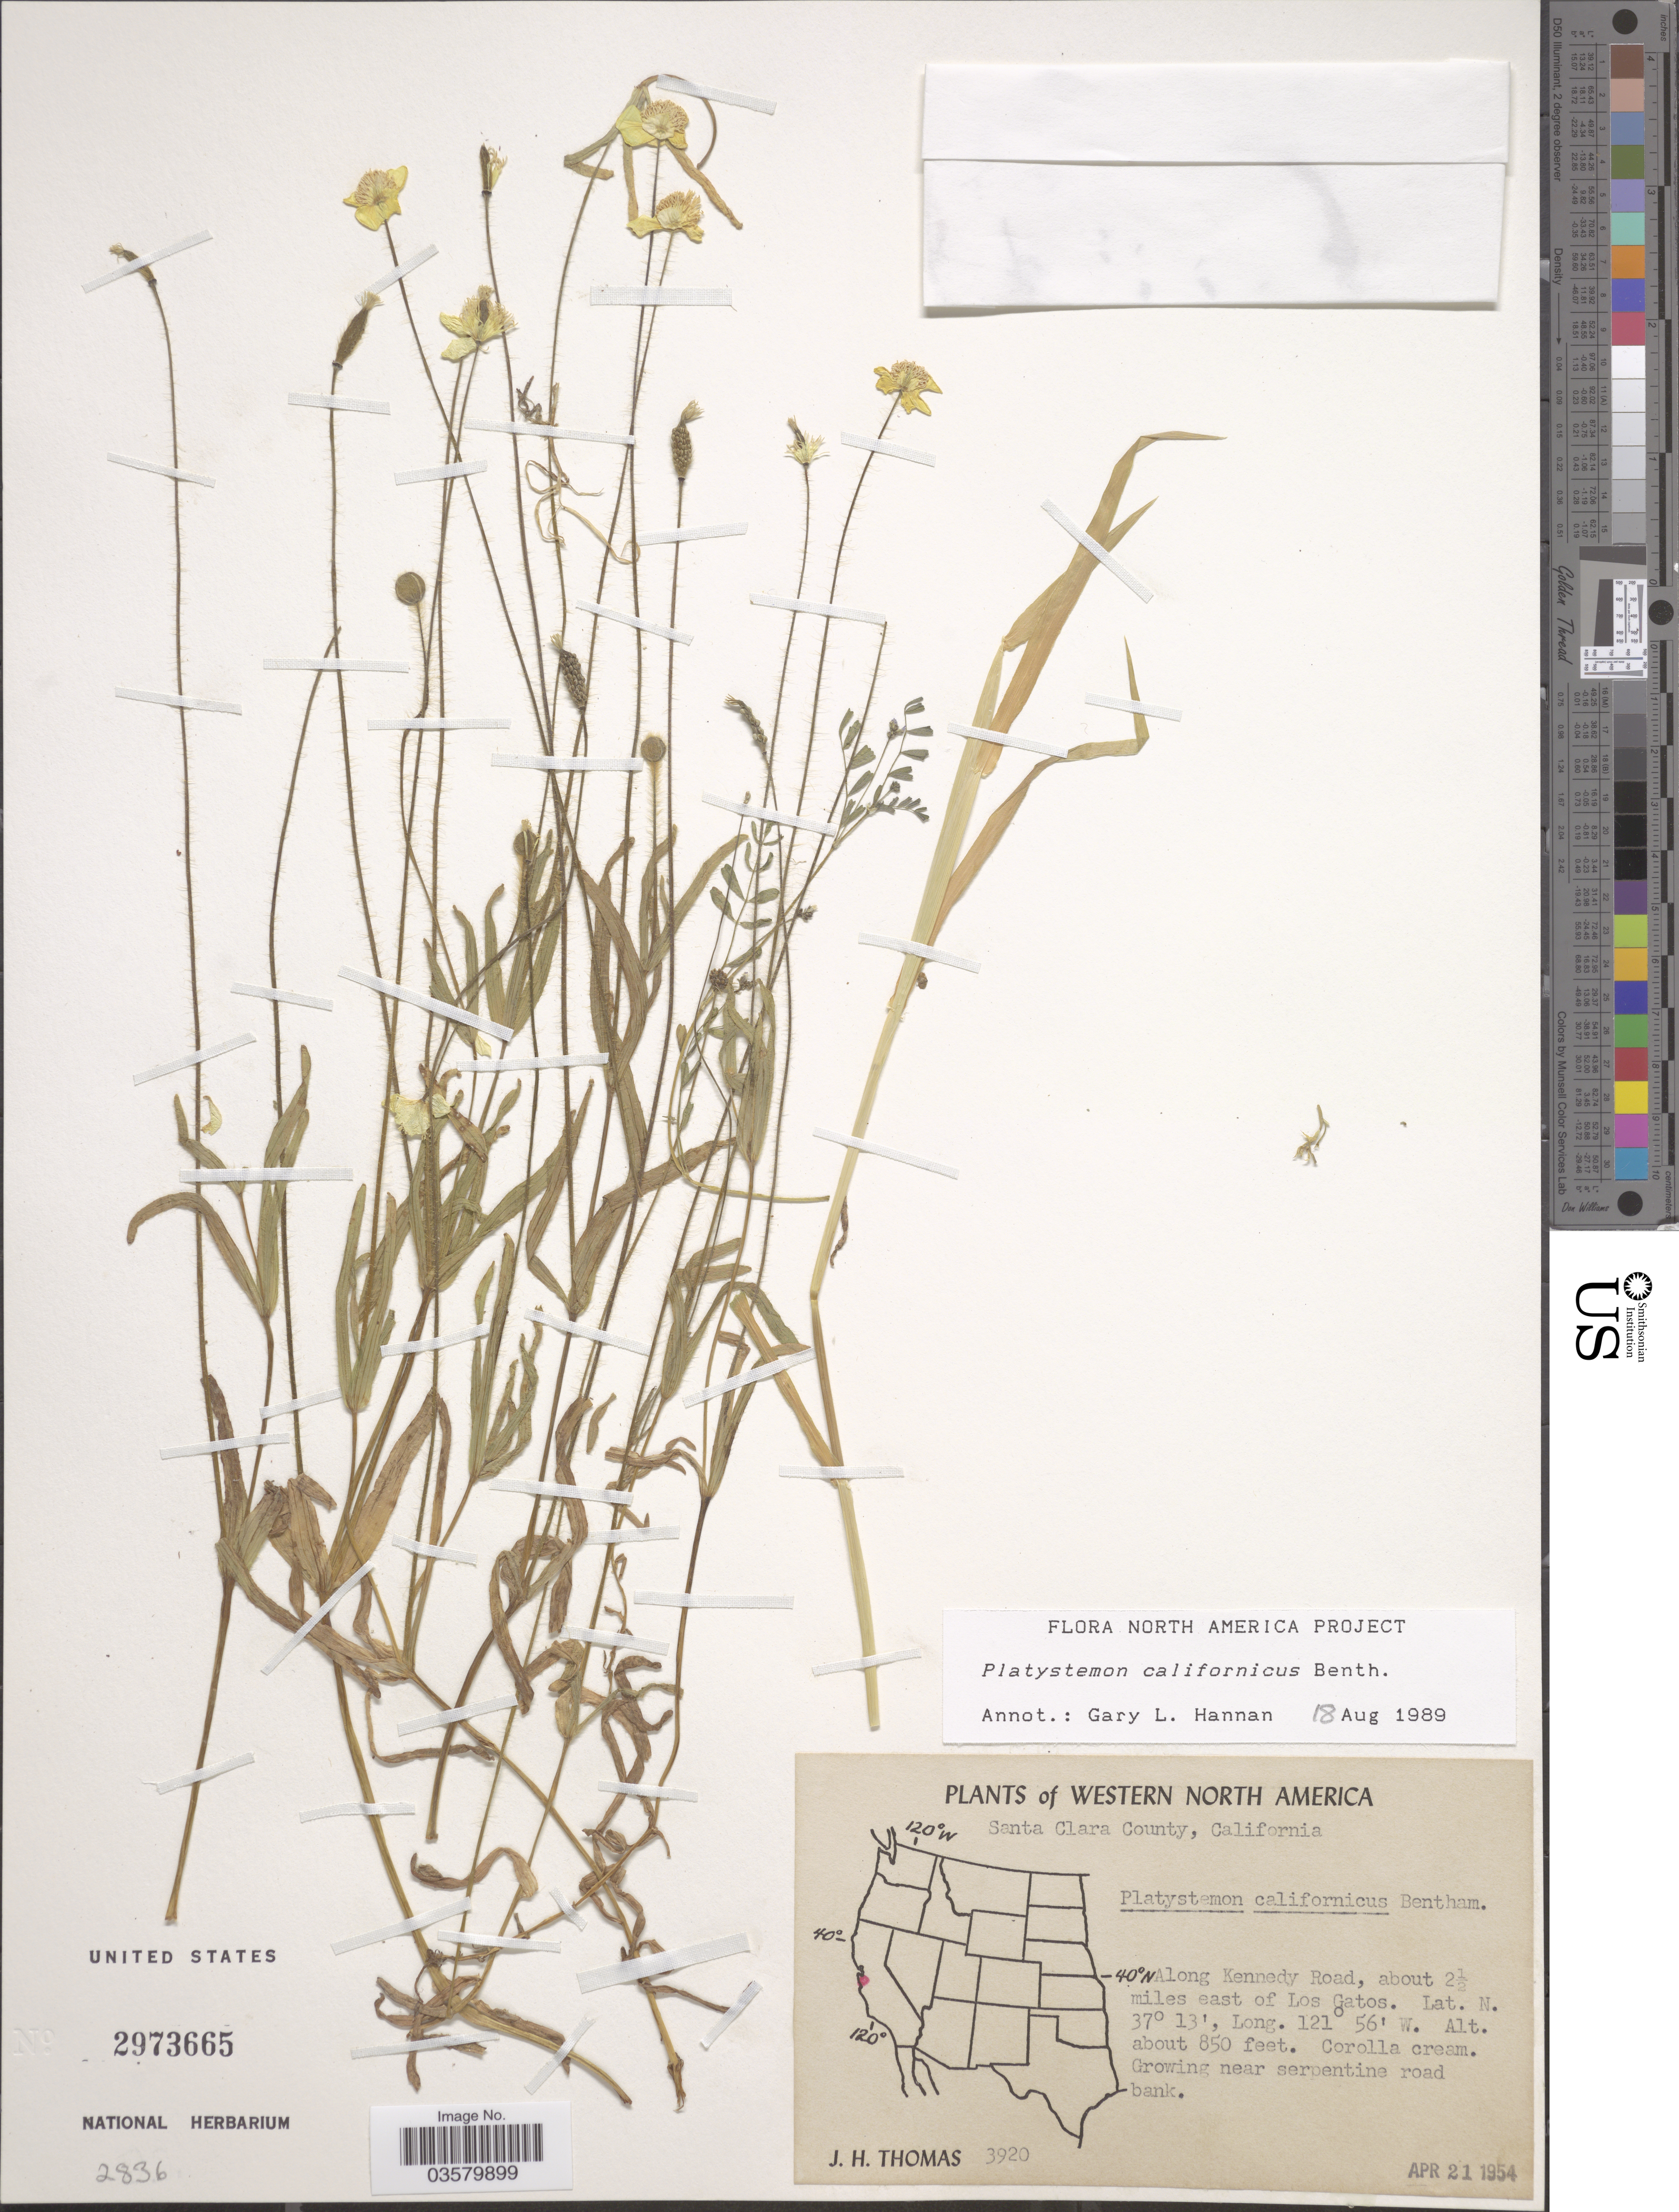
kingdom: Plantae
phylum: Tracheophyta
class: Magnoliopsida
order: Ranunculales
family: Papaveraceae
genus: Platystemon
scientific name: Platystemon californicus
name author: Benth.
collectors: J. H. Thomas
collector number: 3920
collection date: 1954-04-21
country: United States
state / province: California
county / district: Santa Clara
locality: Western North America. Santa Clara County. Along Kennedy Road, about 2½ miles east of Los Gatos.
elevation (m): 259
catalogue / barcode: US 2973665